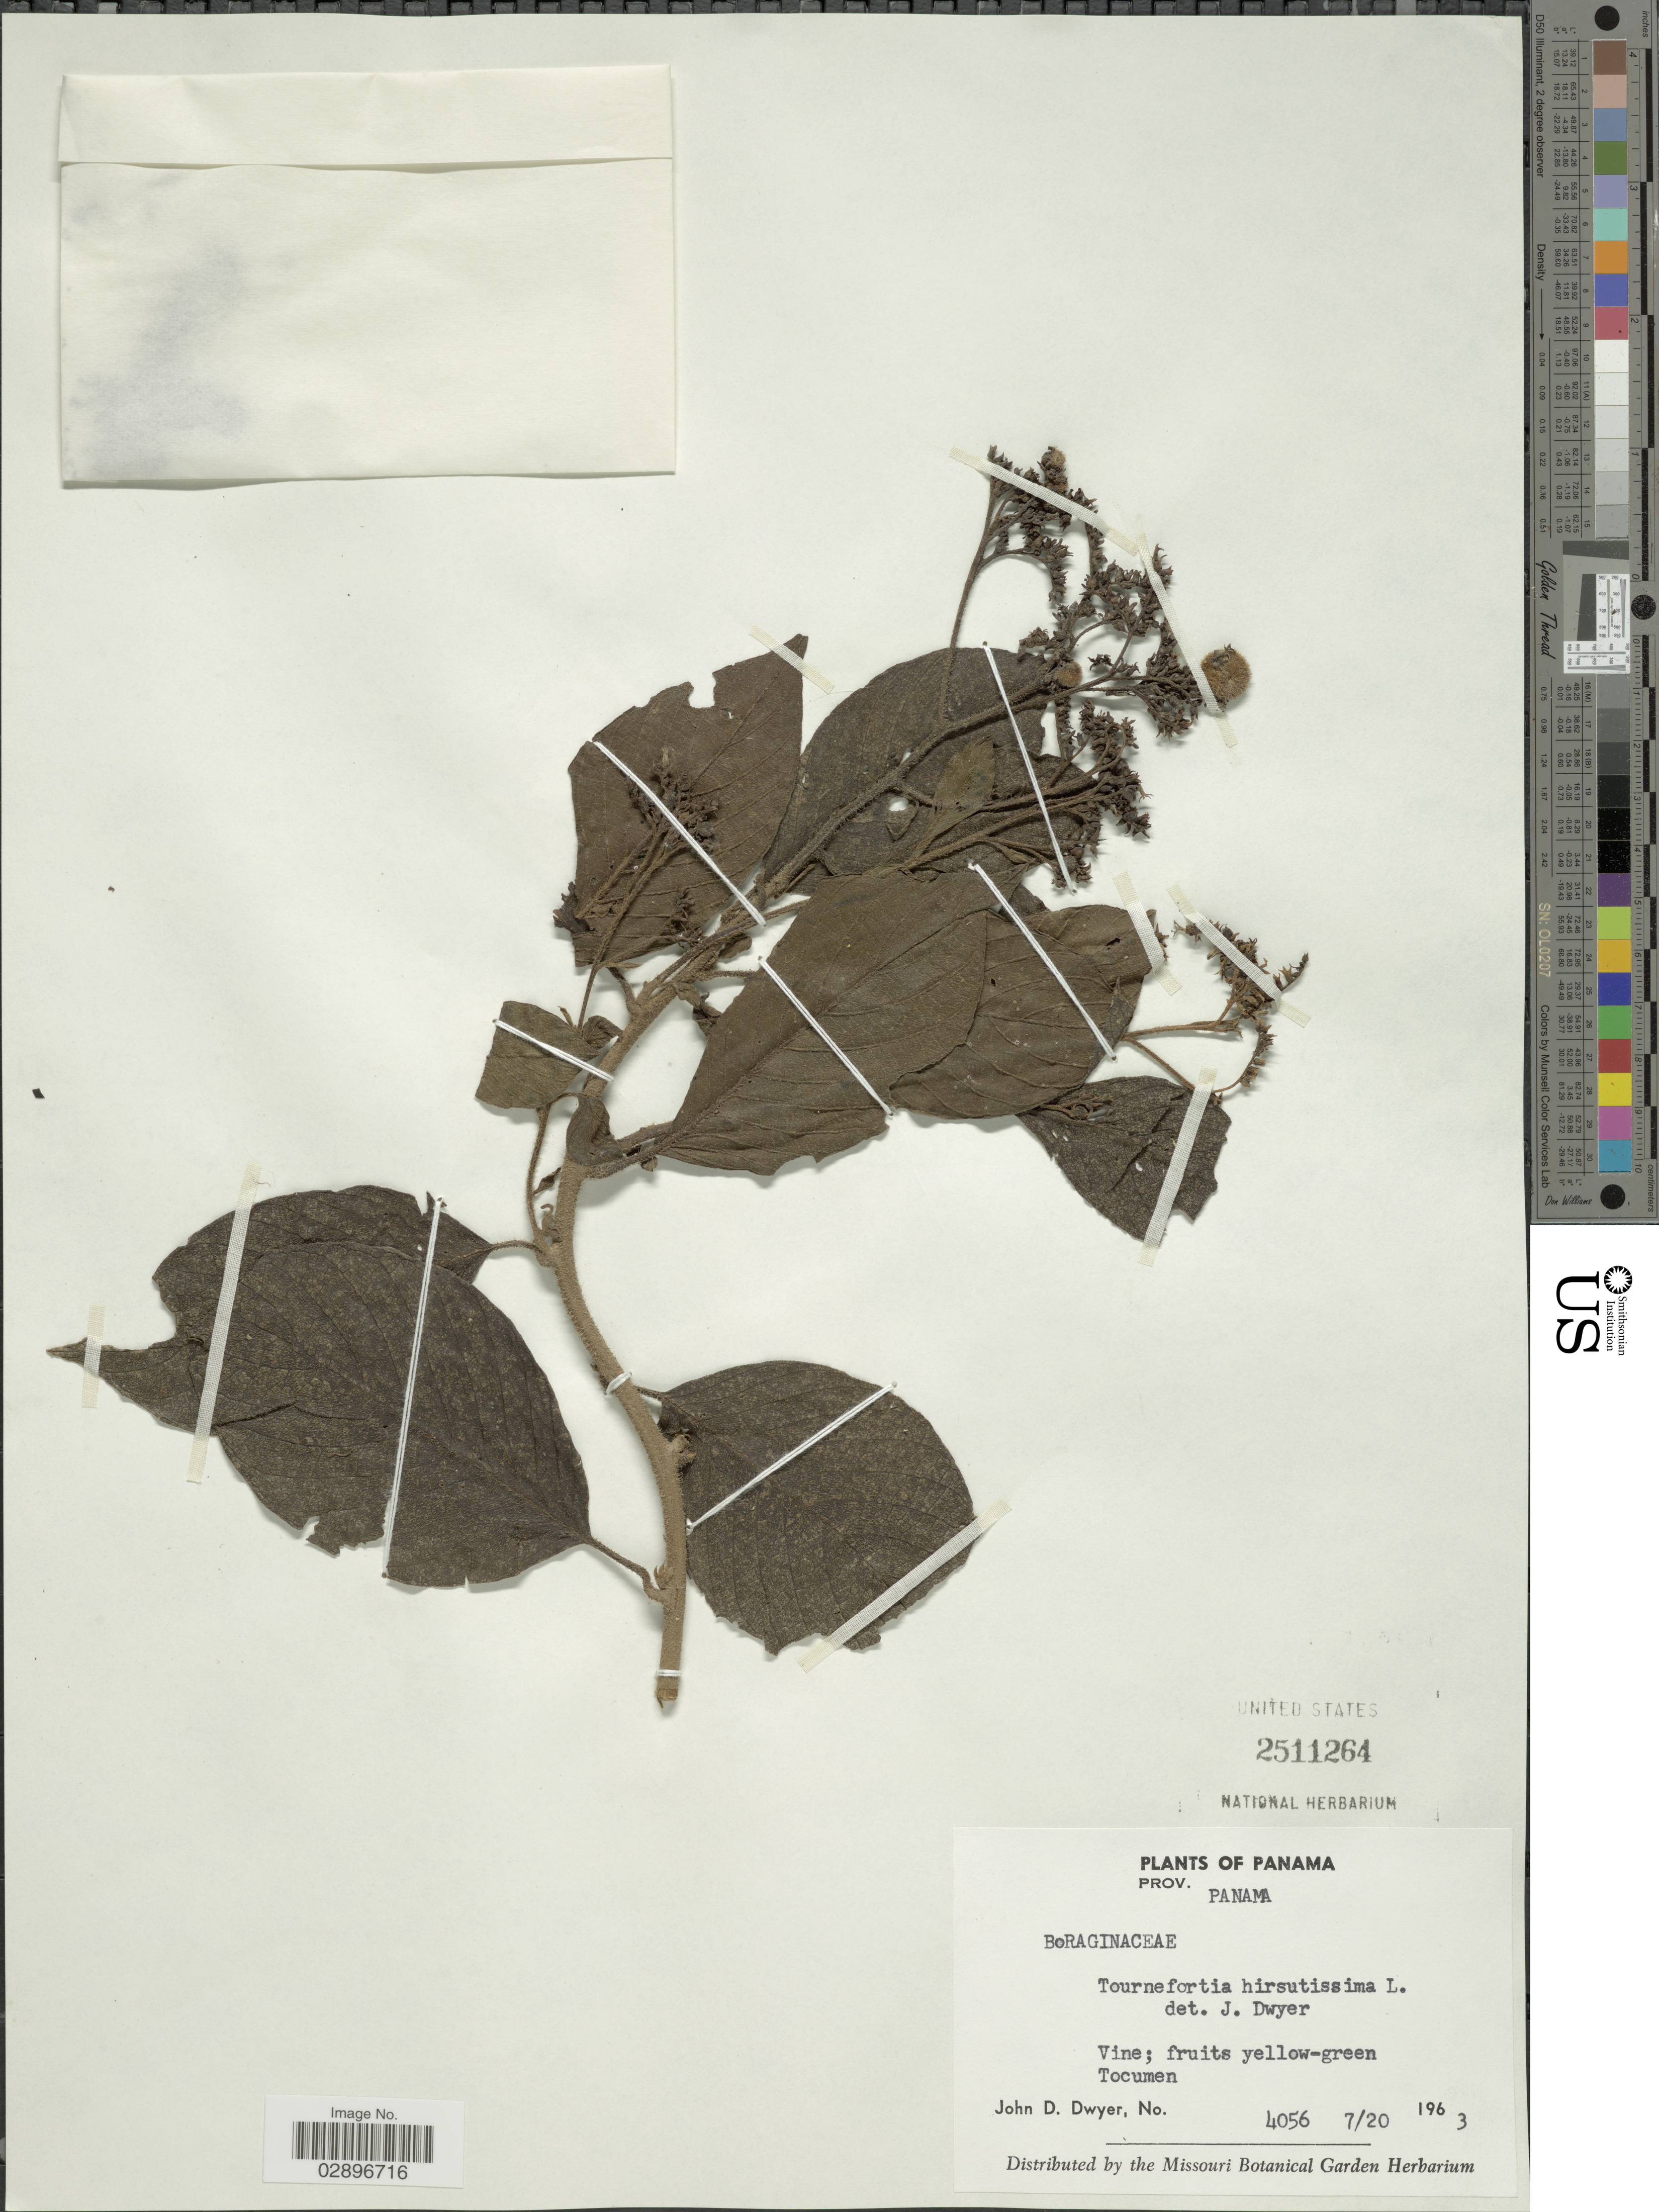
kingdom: Plantae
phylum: Tracheophyta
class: Magnoliopsida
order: Boraginales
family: Heliotropiaceae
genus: Tournefortia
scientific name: Tournefortia hirsutissima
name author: L.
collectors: J. D. Dwyer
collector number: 4056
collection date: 1963-07-20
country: Panama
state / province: Panamá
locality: Tocumen.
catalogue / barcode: US 2511264